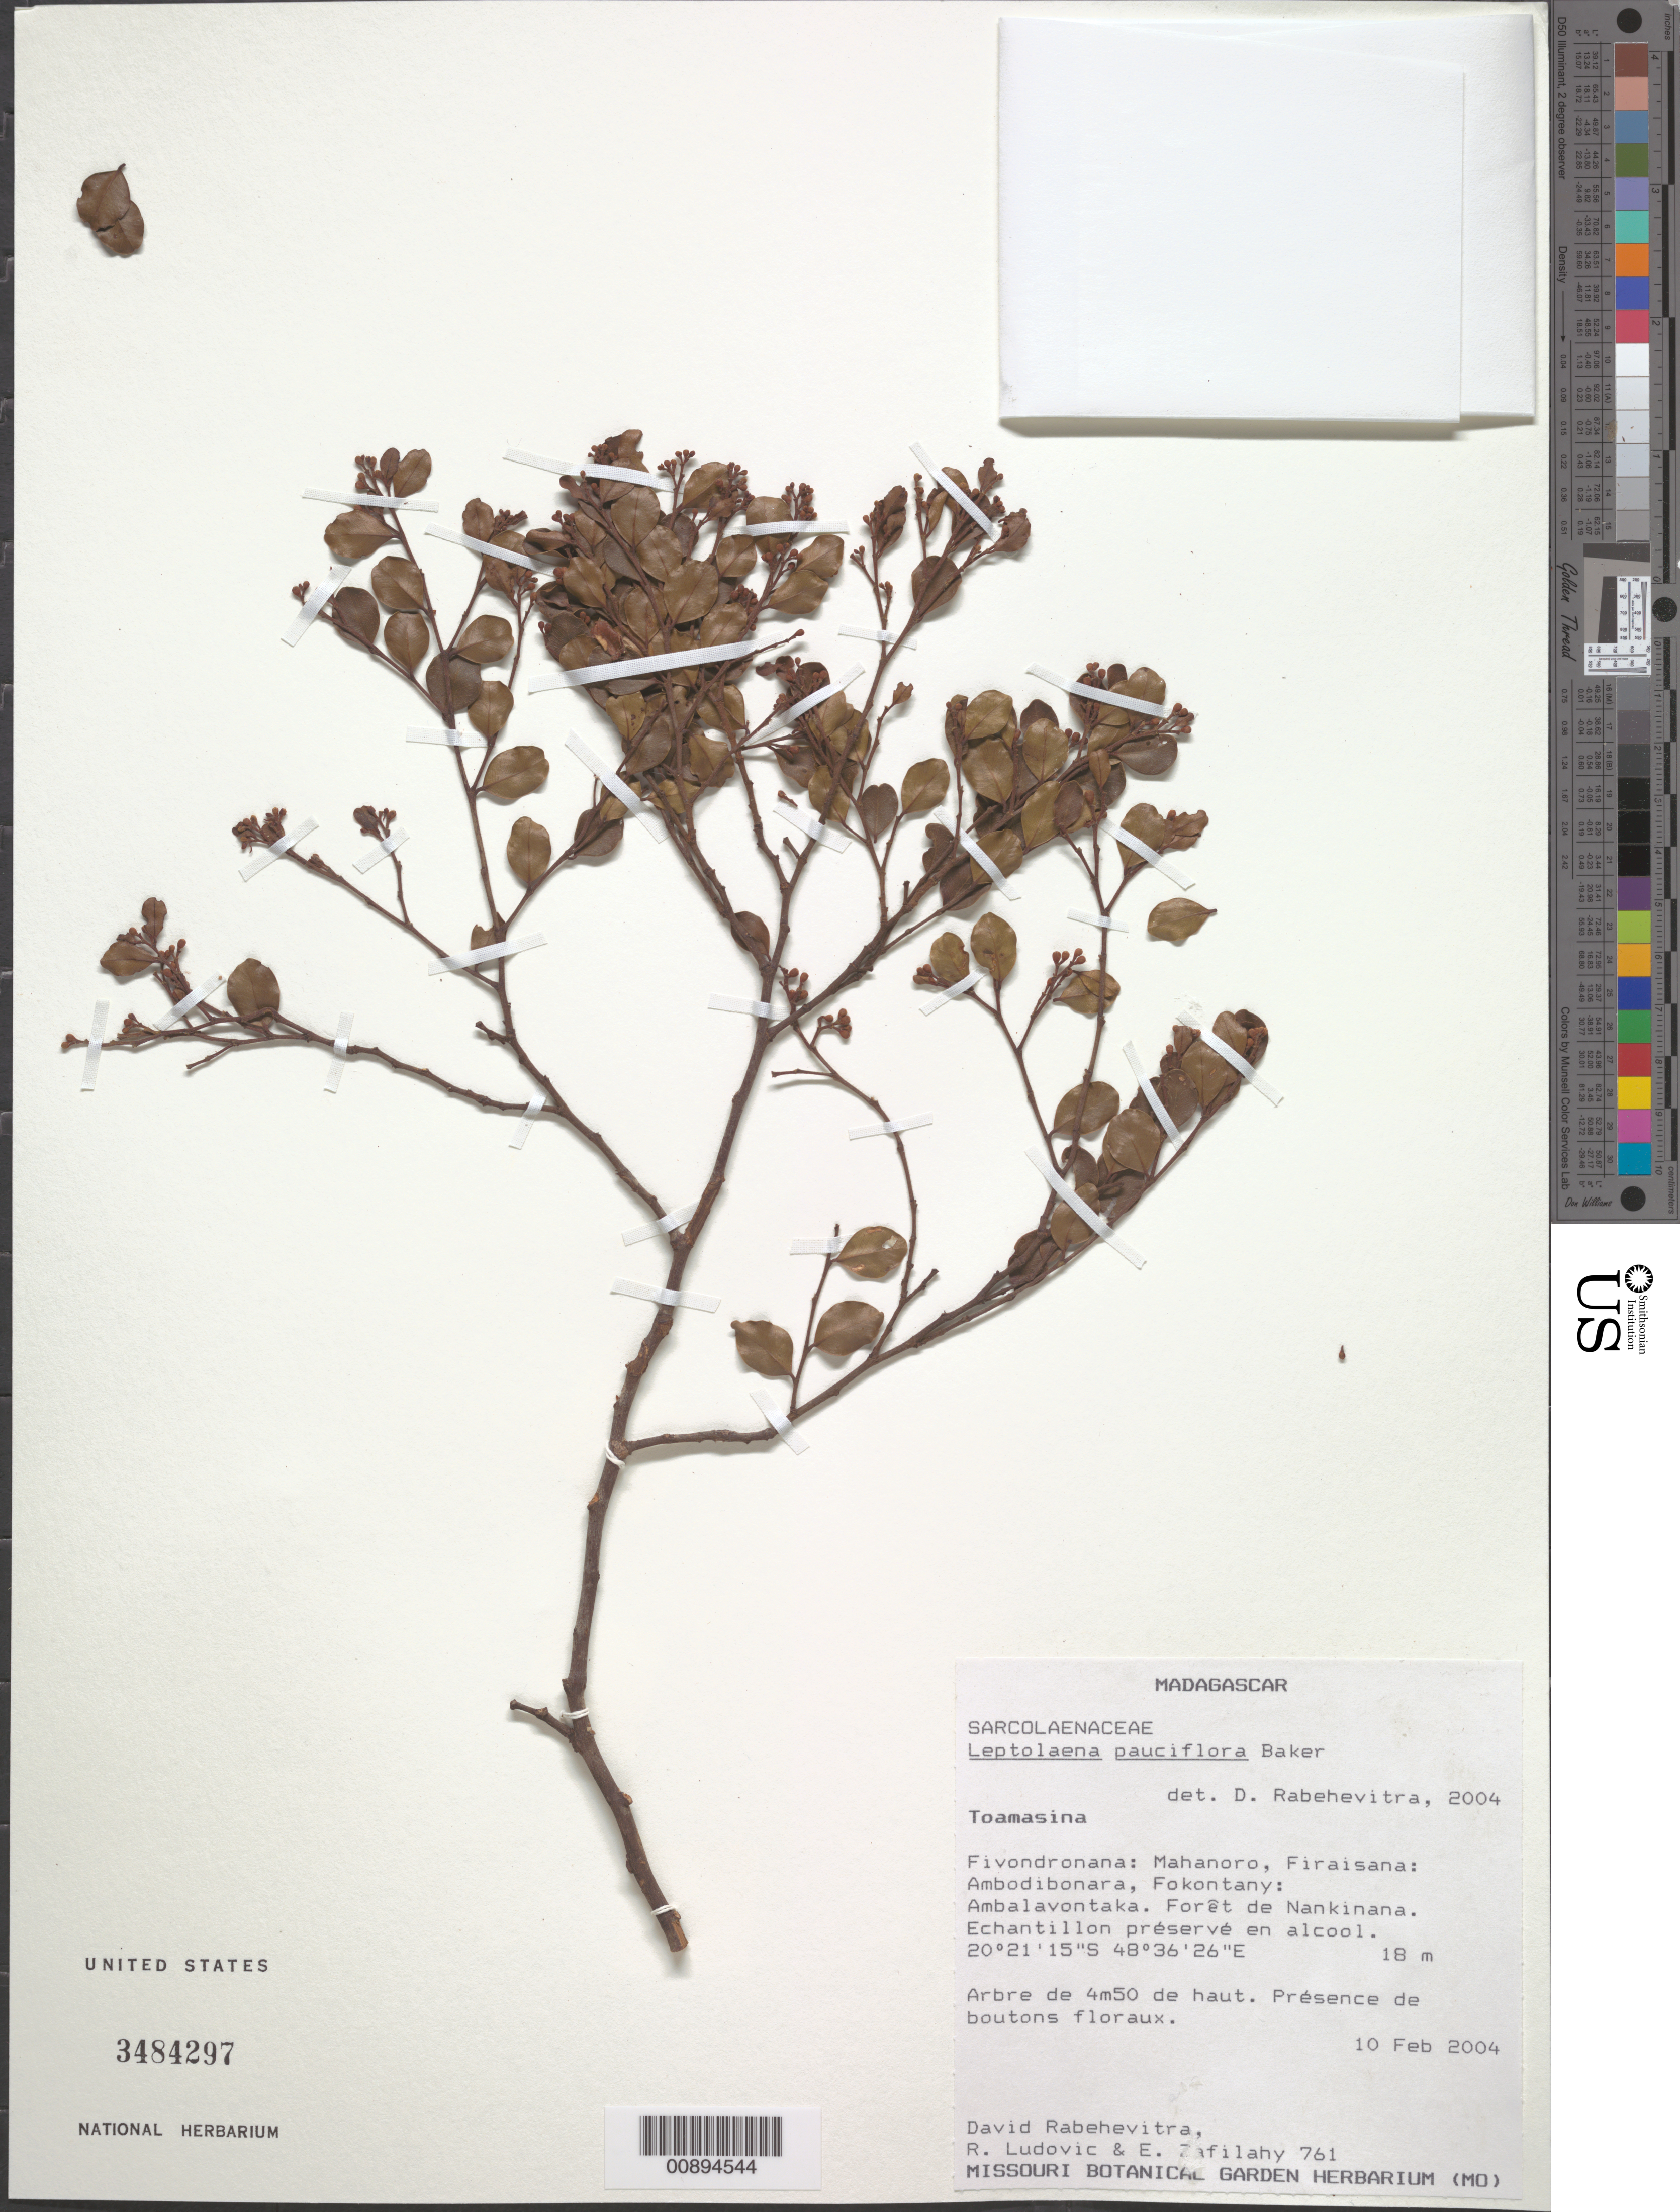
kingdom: Plantae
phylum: Tracheophyta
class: Magnoliopsida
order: Malvales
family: Sarcolaenaceae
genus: Leptolaena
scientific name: Leptolaena pauciflora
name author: Baker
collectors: D. Rabehevitra, R. Ludovic & E. Zafilahy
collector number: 761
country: Madagascar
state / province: Atsinanana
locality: Fivondronana, Mahanoro, Firaisana, Ambodibonarak, Fokontany, Ambalavontaka, Foret de Mankinana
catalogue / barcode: US 3484297